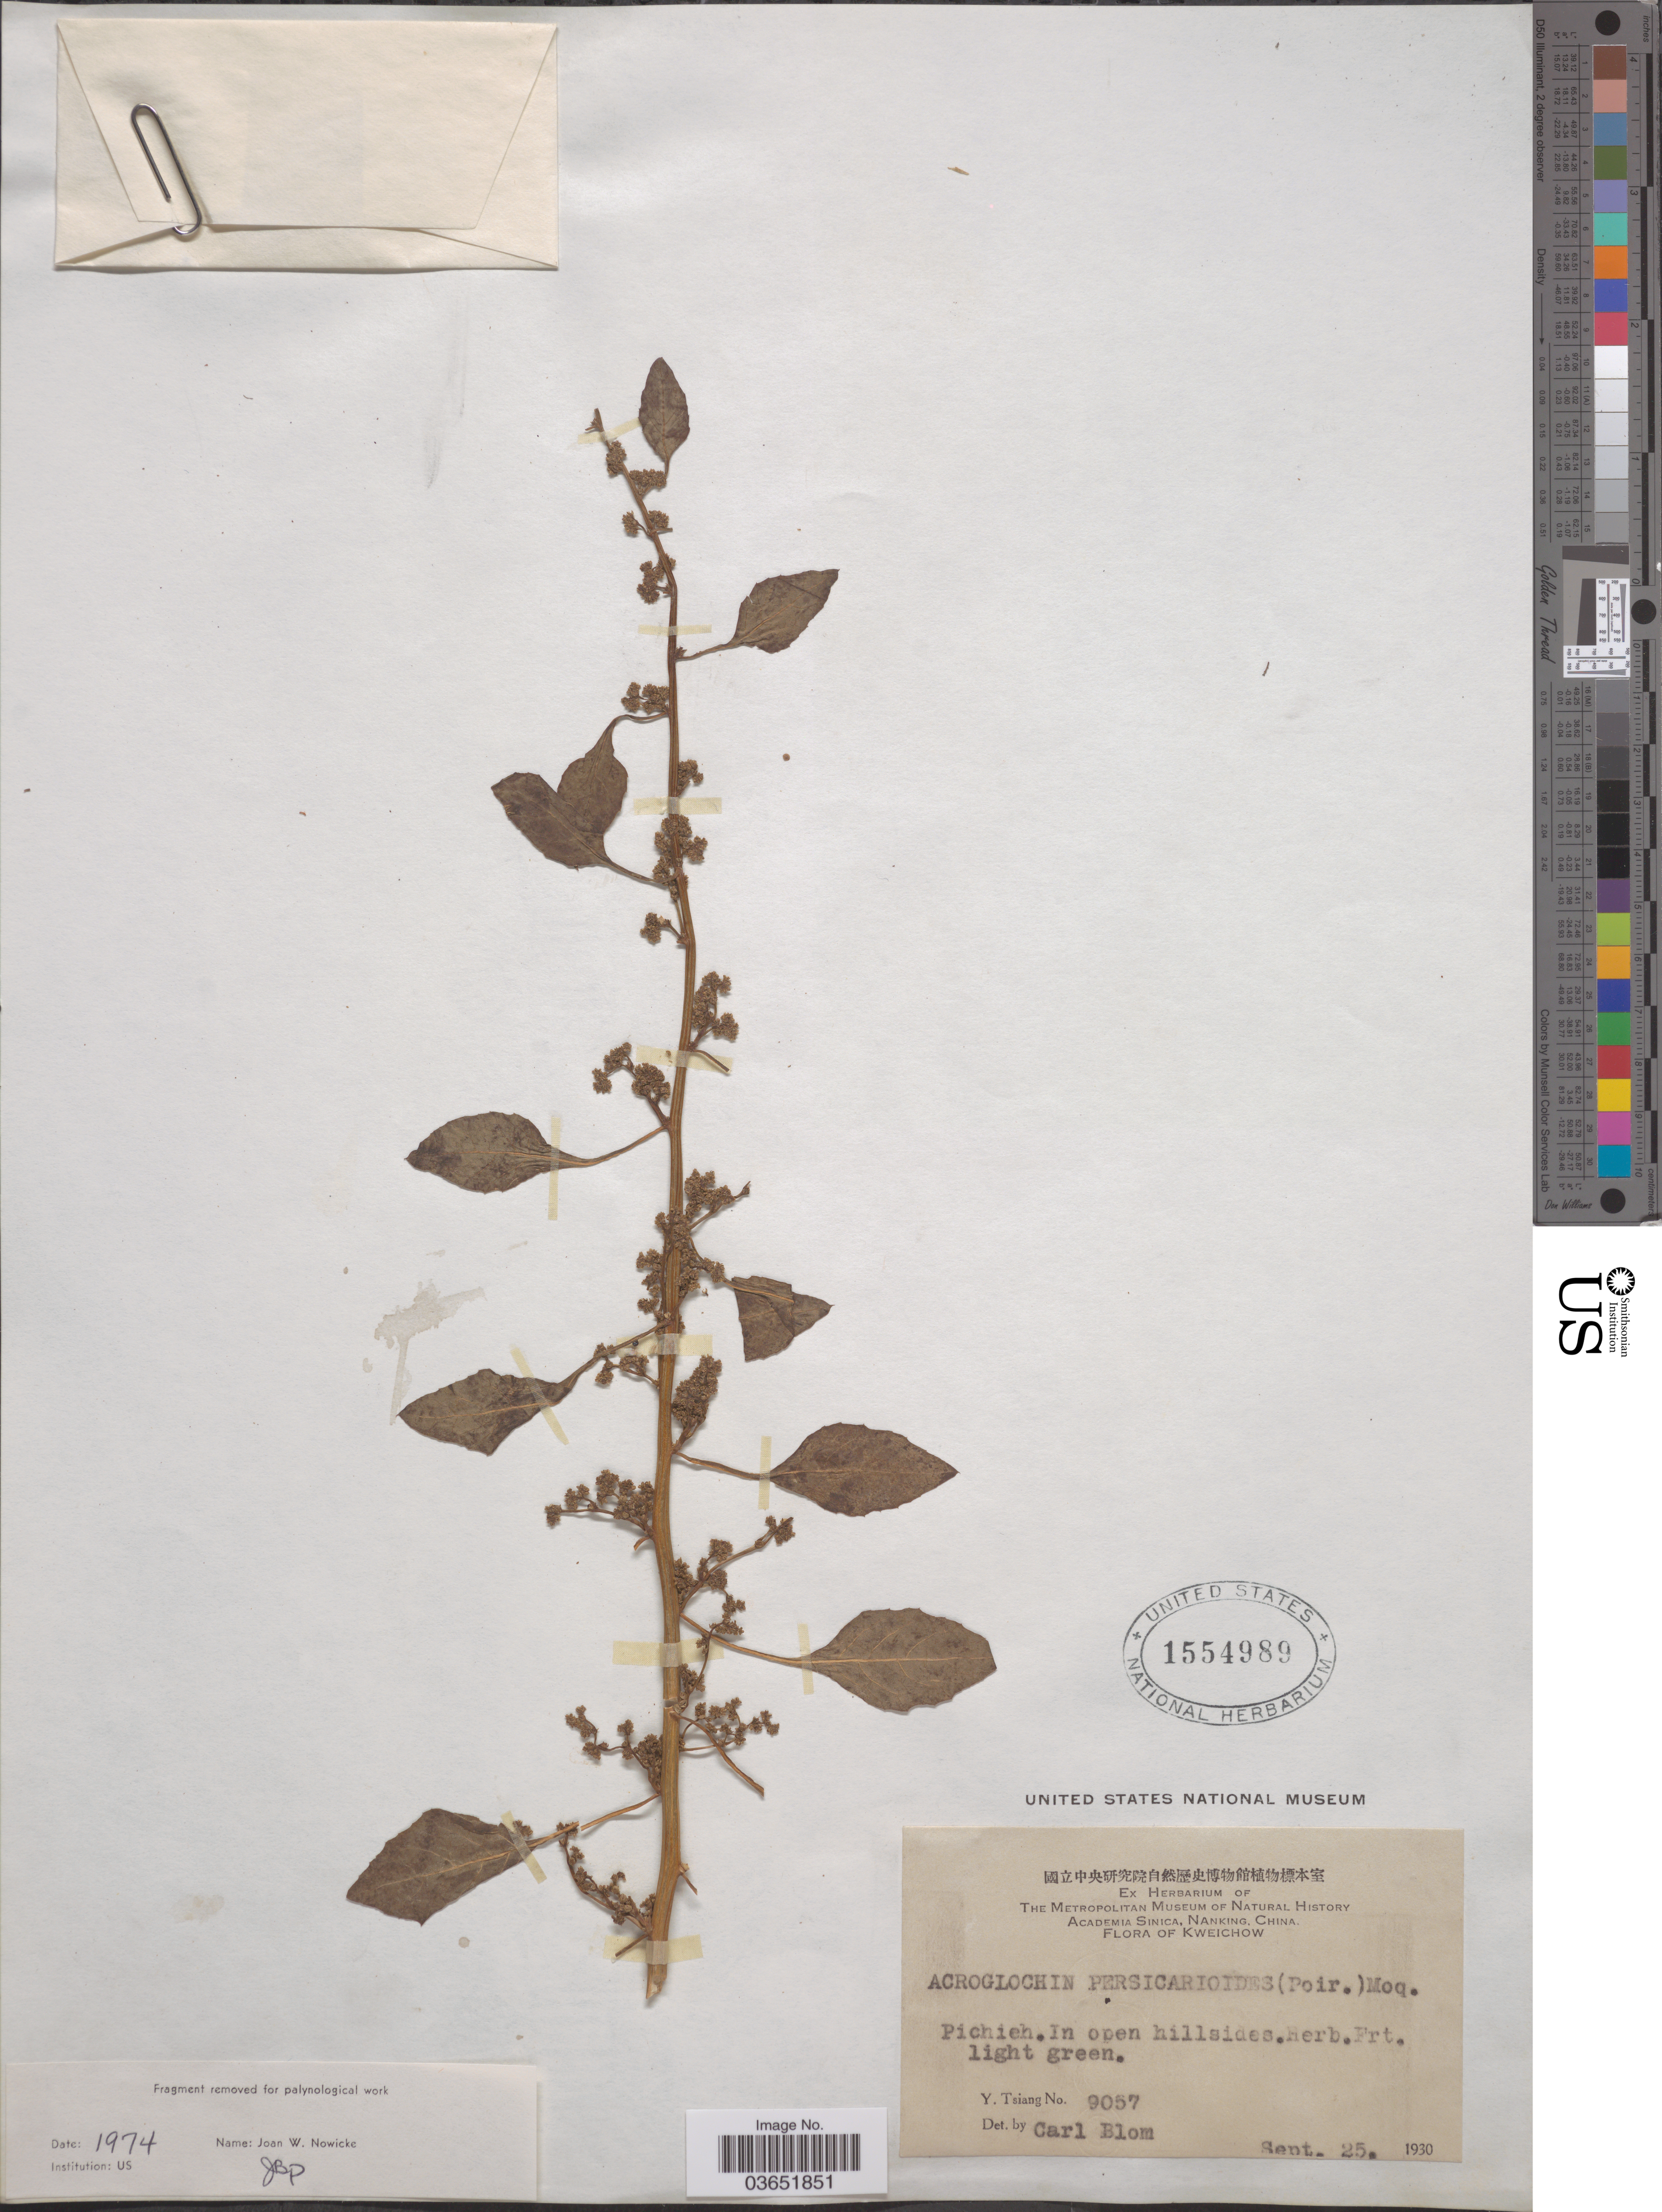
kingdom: Plantae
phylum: Tracheophyta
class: Magnoliopsida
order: Caryophyllales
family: Amaranthaceae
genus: Acroglochin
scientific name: Acroglochin persicarioides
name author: (Poir.) Moq.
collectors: Y. Tsiang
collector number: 9057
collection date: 1930-09-25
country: China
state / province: Guizhou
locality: Pichieh. Kweichow.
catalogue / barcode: US 1554989